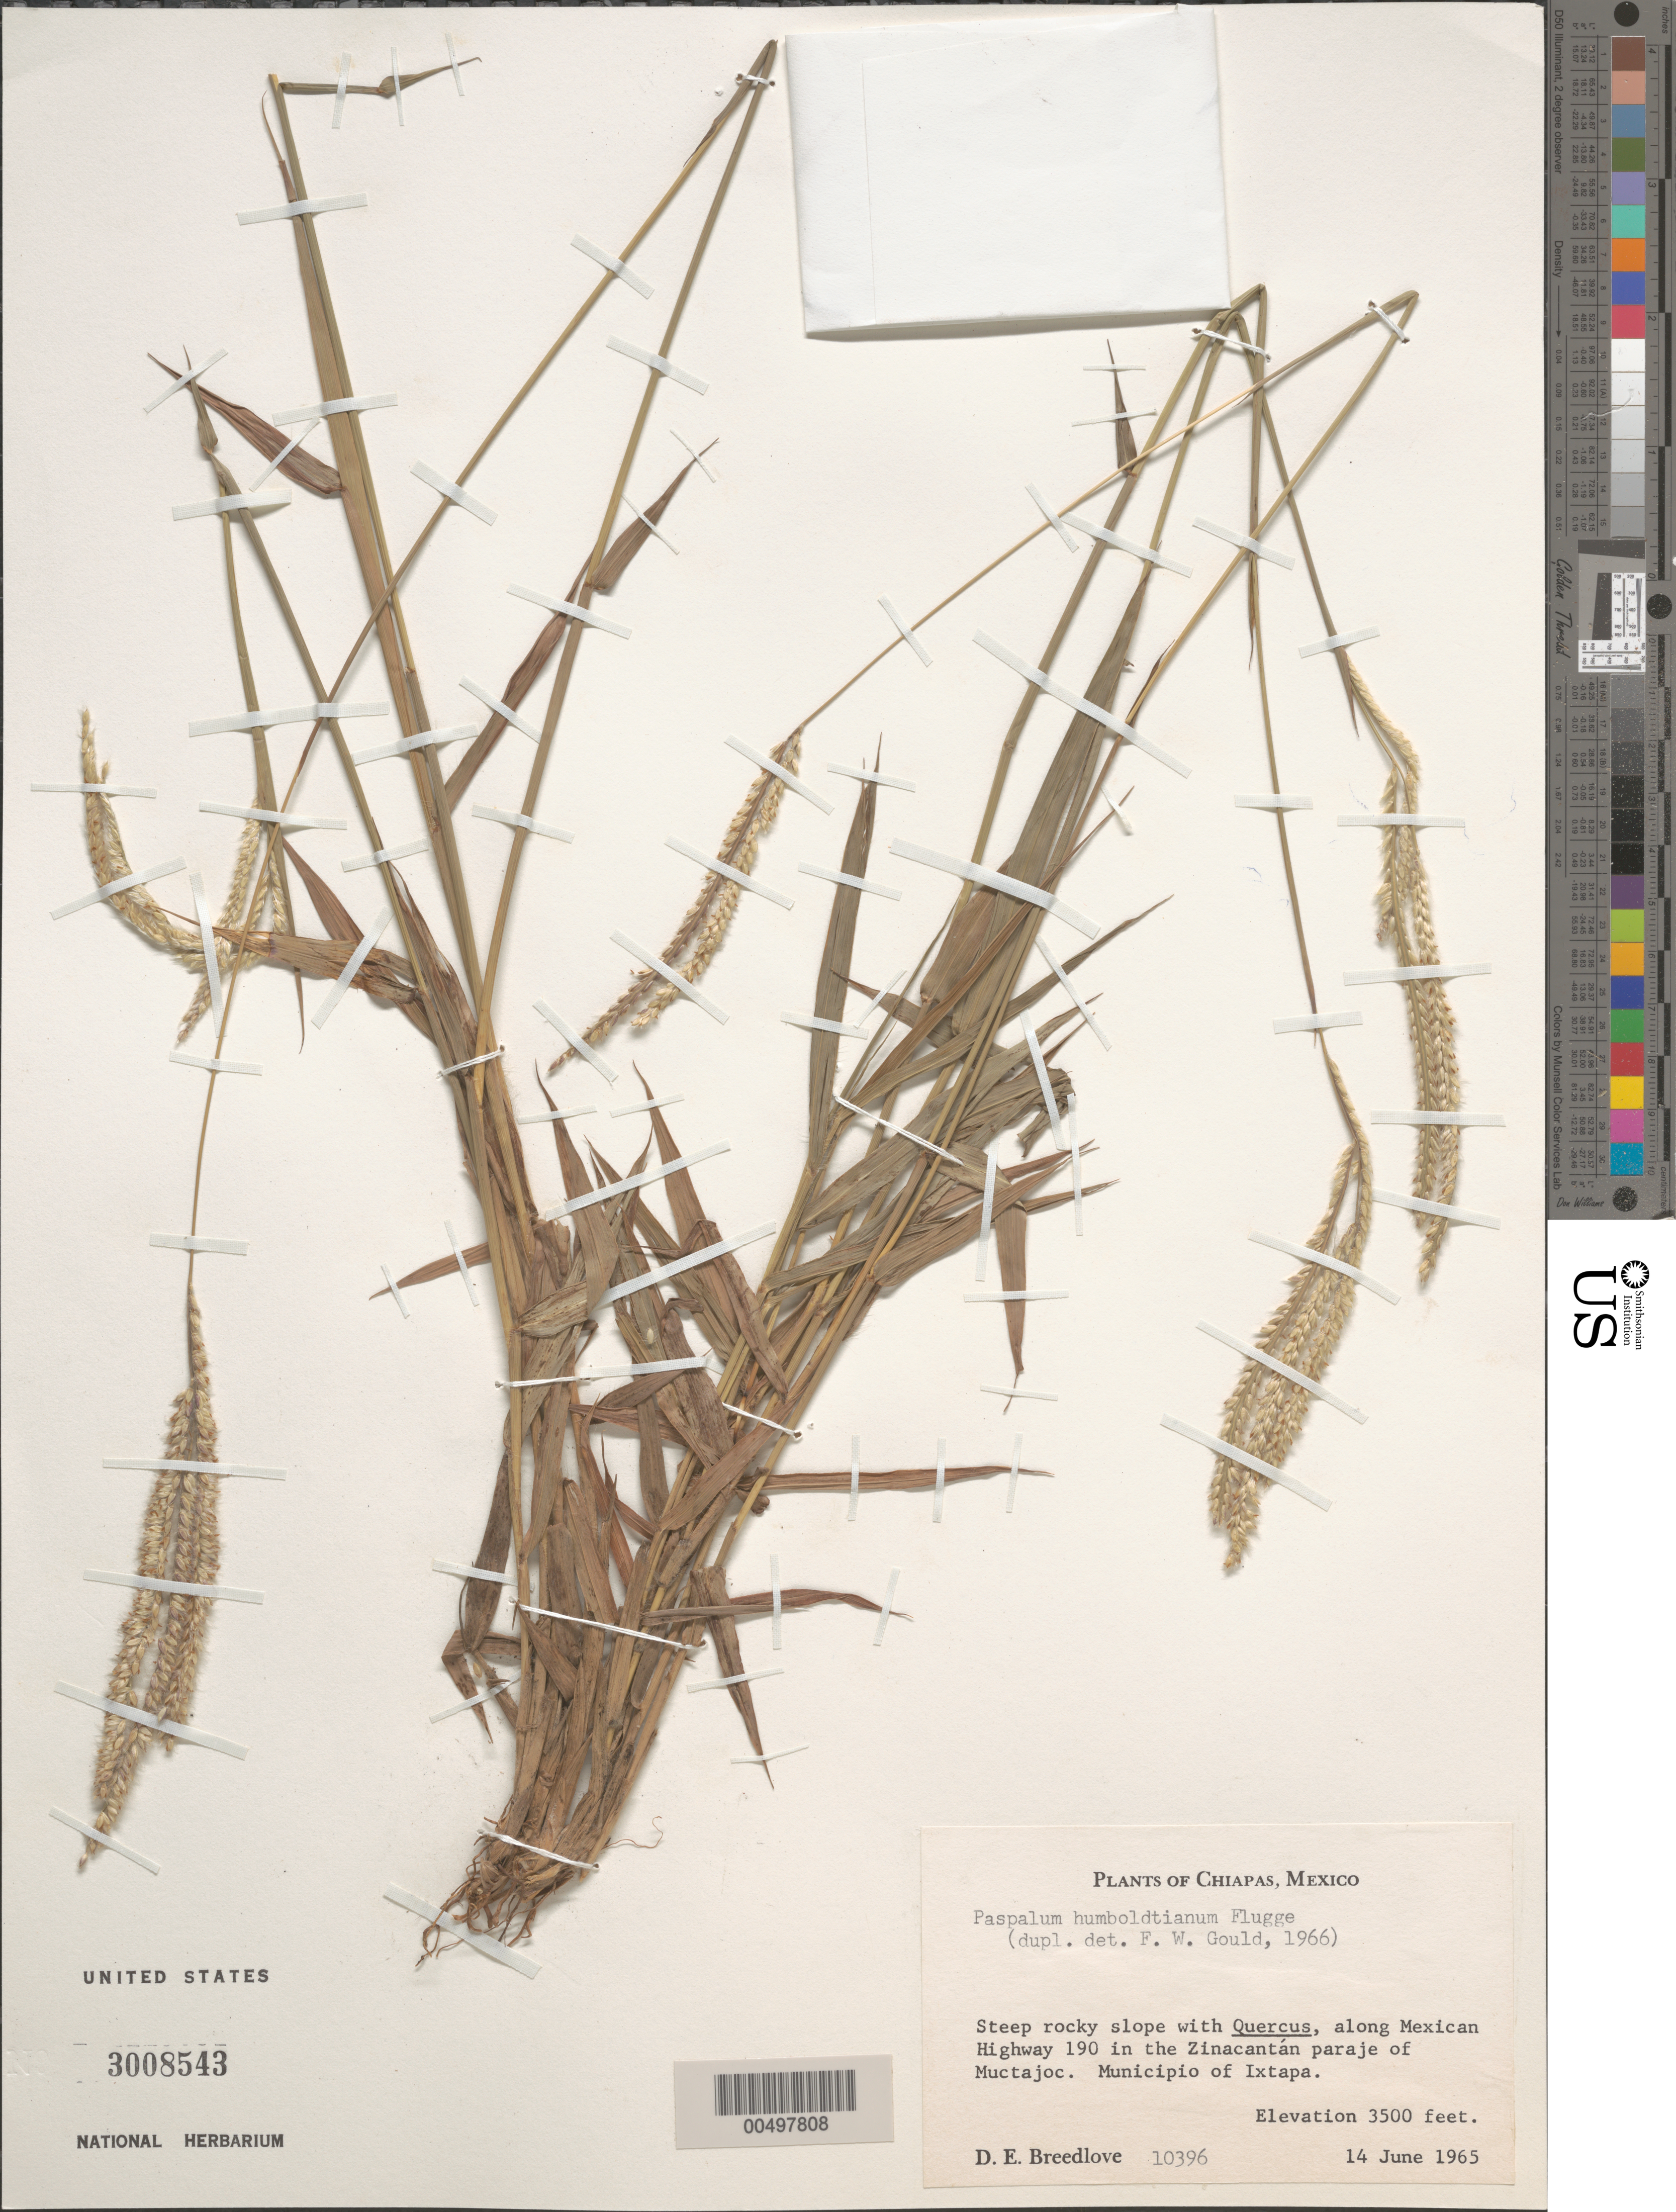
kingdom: Plantae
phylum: Tracheophyta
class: Liliopsida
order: Poales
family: Poaceae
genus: Paspalum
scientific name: Paspalum humboldtianum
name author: Flüggé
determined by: Gould, F. W.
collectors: D. E. Breedlove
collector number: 10396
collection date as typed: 14 Jun 1965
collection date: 1965-06-14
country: Mexico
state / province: Chiapas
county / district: Ixtapa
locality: Along Mexican Hwy 190 in the Zinacantán paraje of Muctajoc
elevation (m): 1067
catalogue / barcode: US 3008543